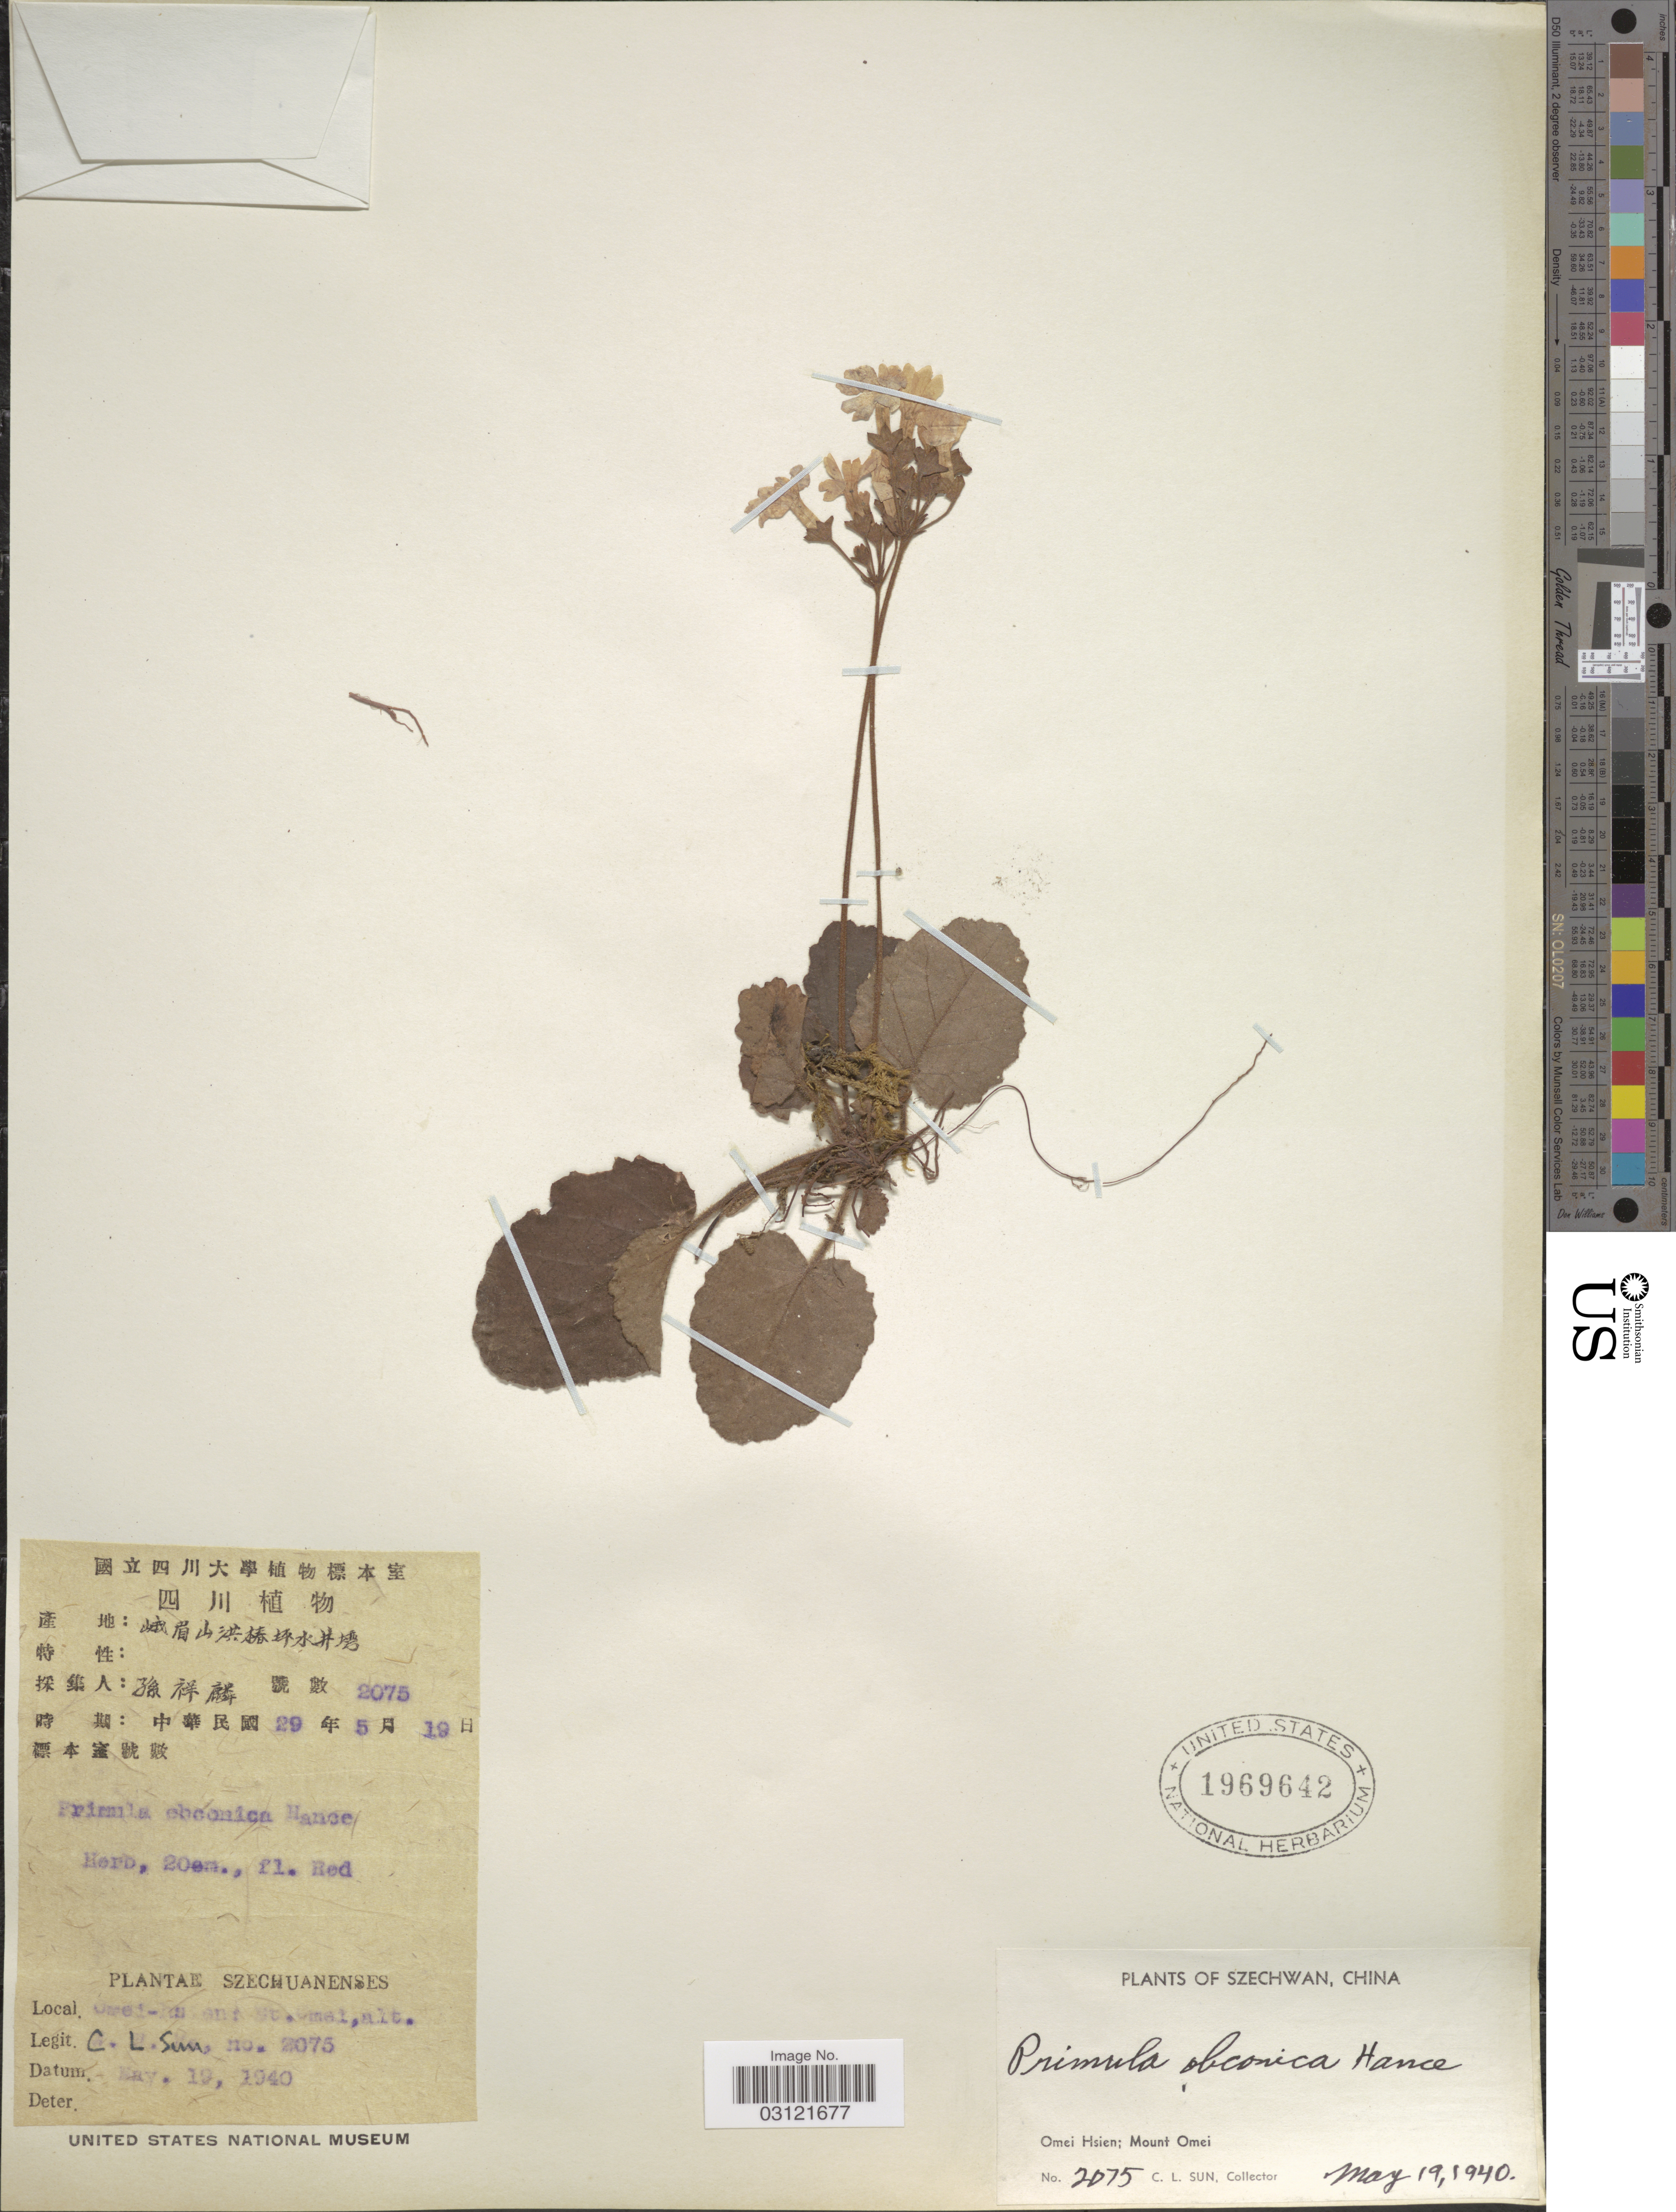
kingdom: Plantae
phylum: Tracheophyta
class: Magnoliopsida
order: Ericales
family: Primulaceae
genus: Primula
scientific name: Primula obconica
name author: Hance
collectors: C. Sun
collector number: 2075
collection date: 1940-05-19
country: China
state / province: Sichuan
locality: Szechwan, Omei Hsien; Mount Omei.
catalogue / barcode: US 1969642